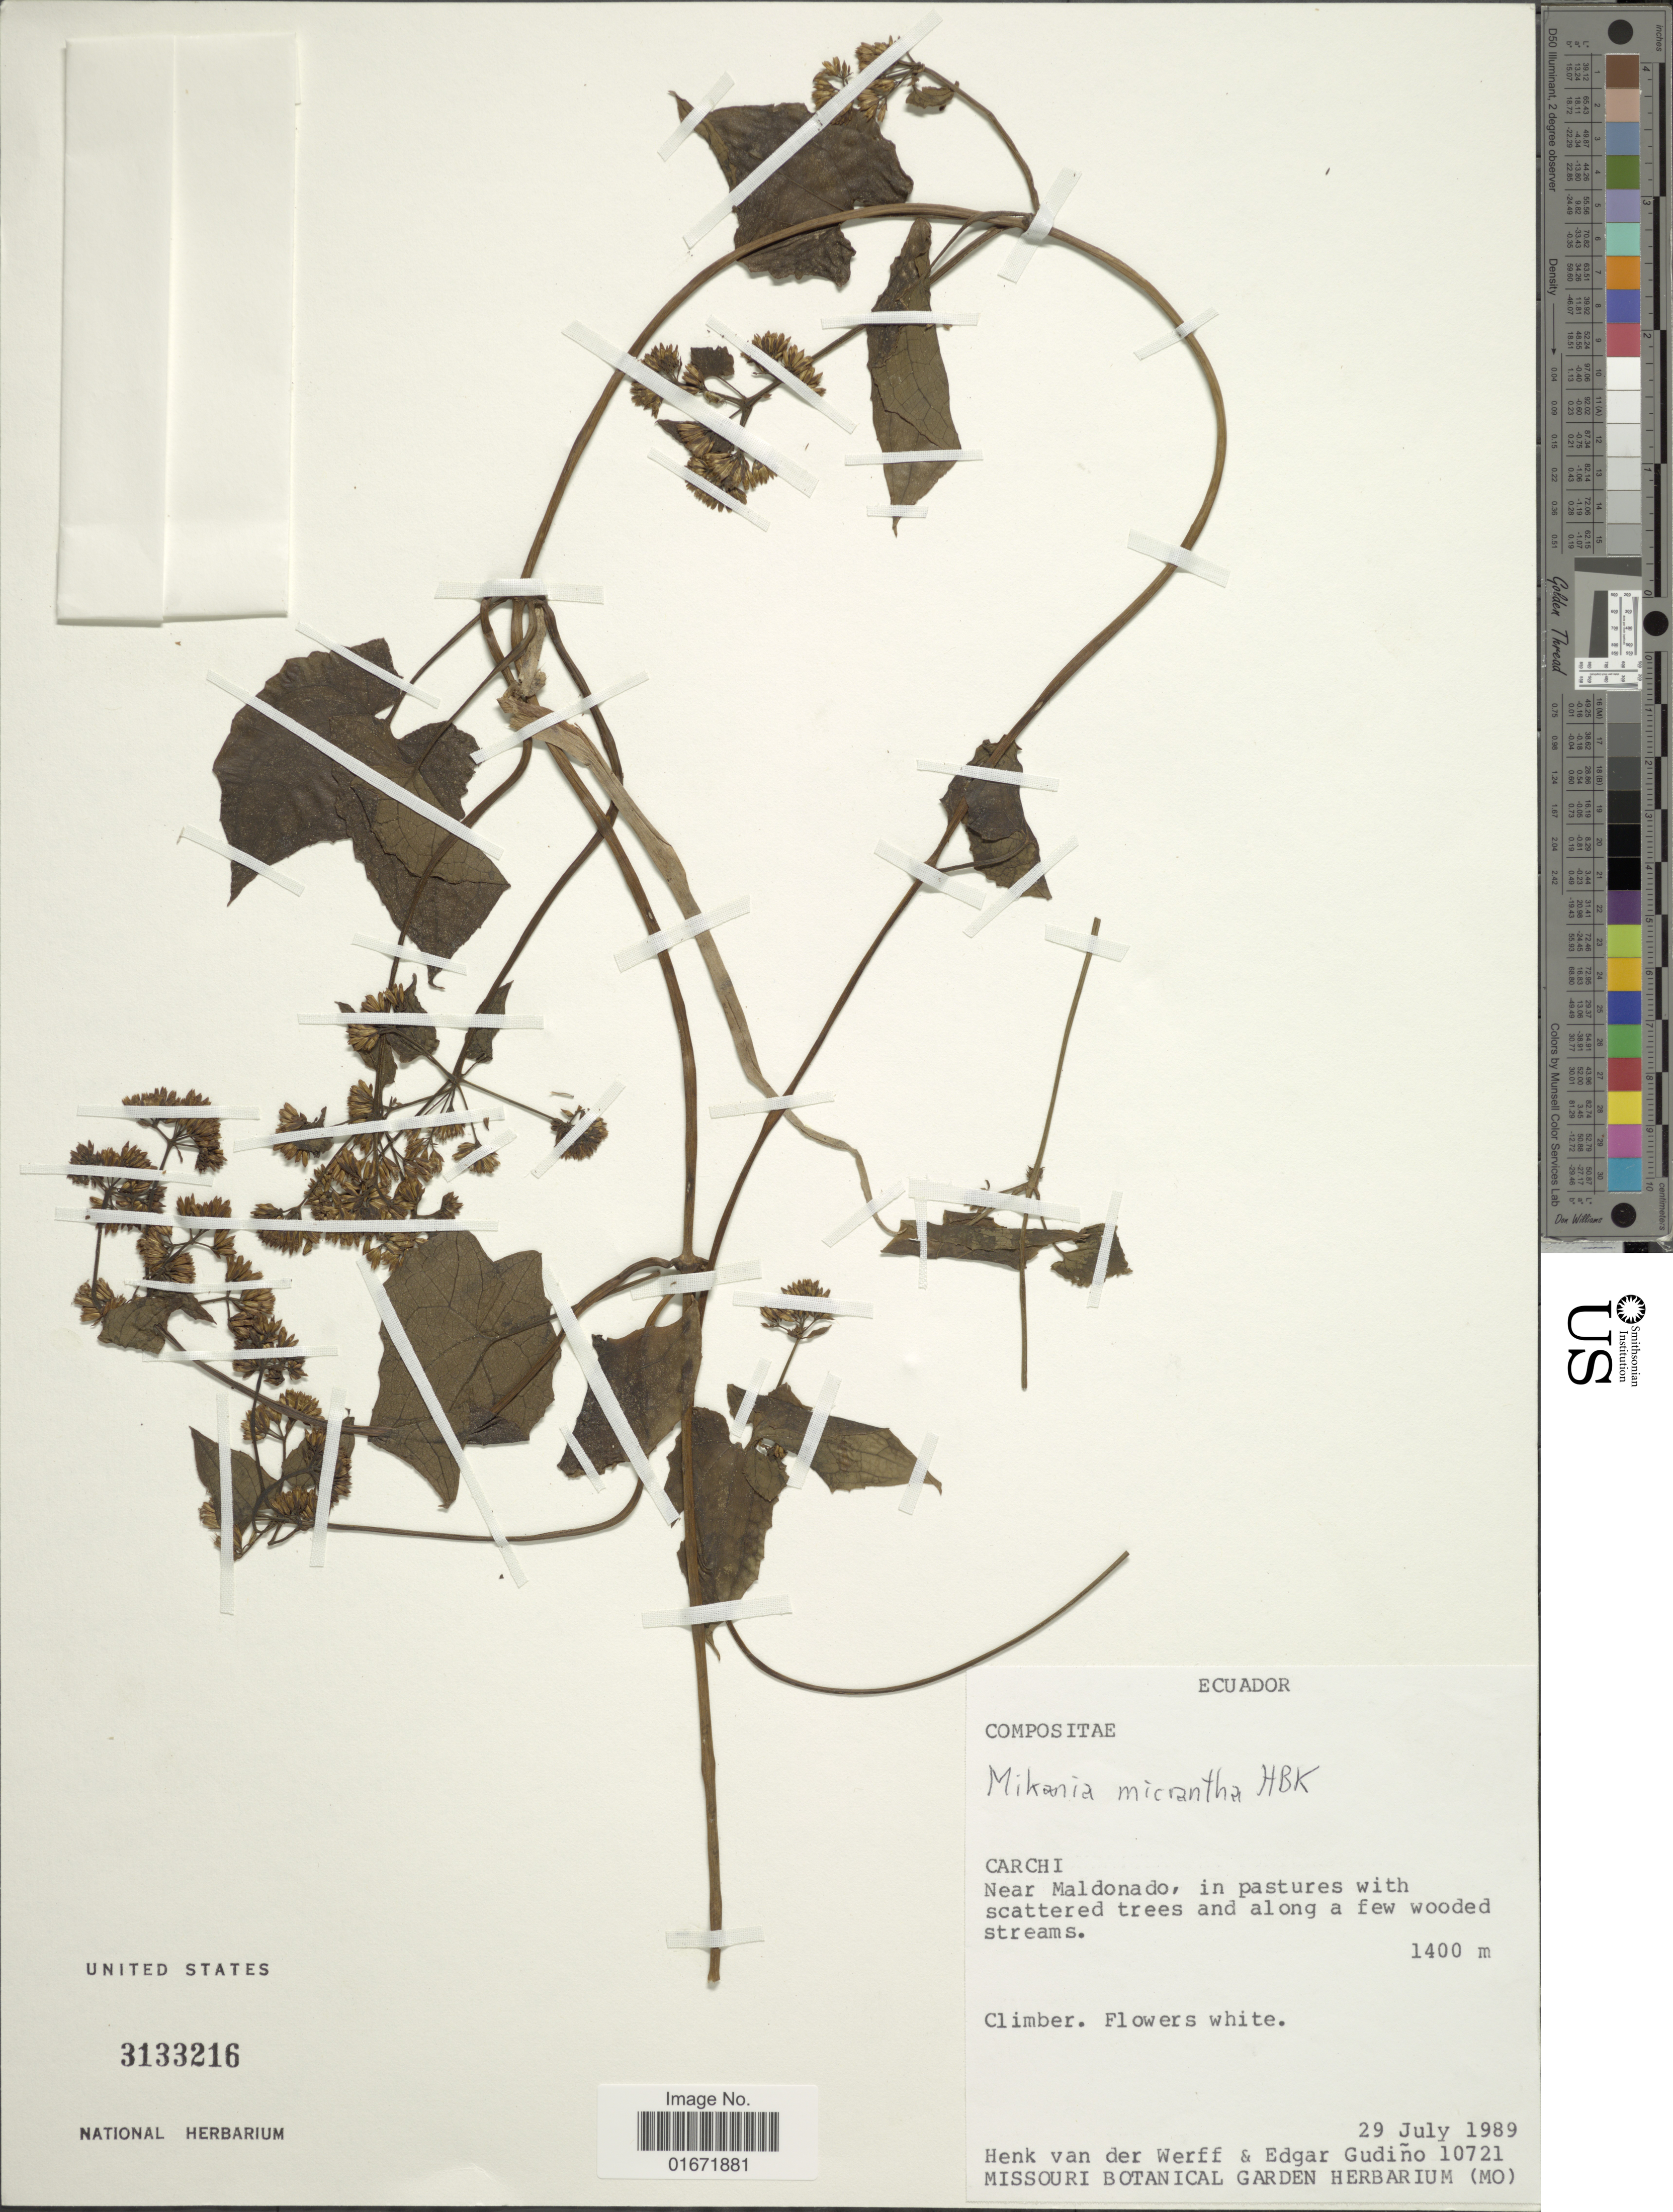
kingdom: Plantae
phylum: Tracheophyta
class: Magnoliopsida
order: Asterales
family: Asteraceae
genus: Mikania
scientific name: Mikania micrantha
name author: Kunth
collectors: H. van der Werff & E. Gudiño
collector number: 10721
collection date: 1989-07-29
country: Ecuador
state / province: Carchi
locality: Carchi. Near Maldonado, in pastures with scattered trees and along a few wooded streams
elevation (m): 1400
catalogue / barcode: US 3133216